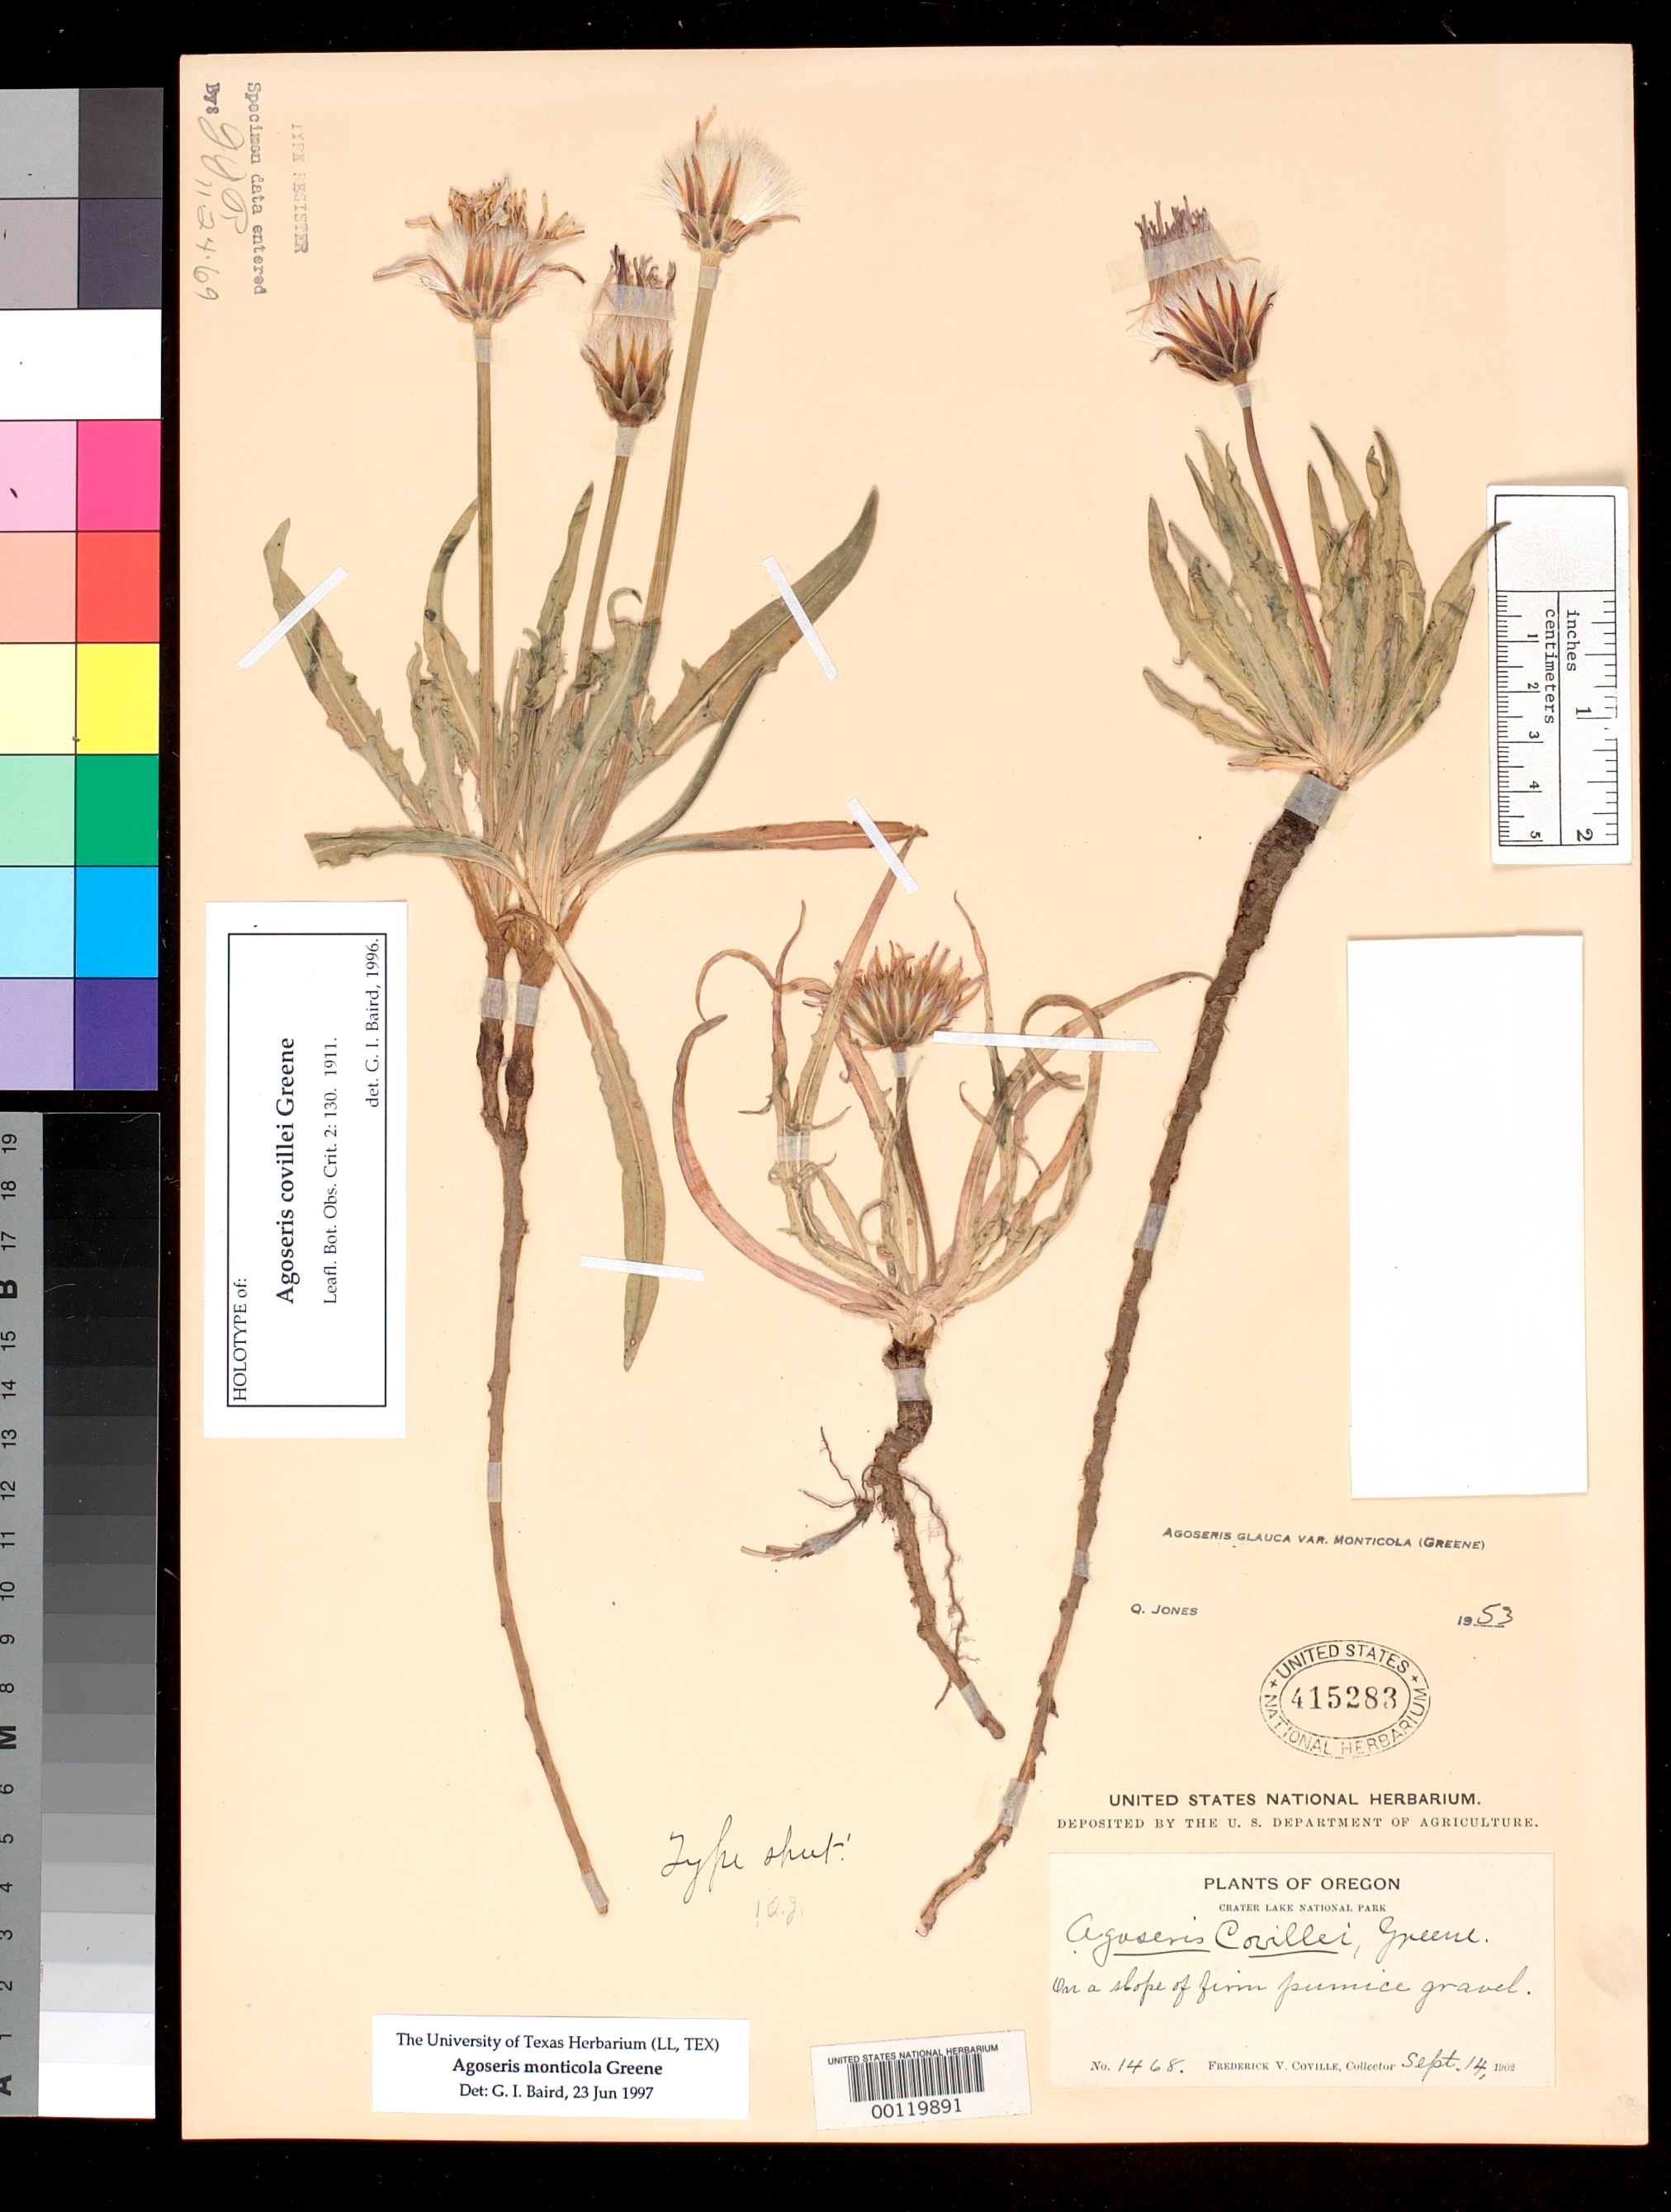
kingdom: Plantae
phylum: Tracheophyta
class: Magnoliopsida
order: Asterales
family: Asteraceae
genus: Agoseris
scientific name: Agoseris covillei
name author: Greene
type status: Holotype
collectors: F. V. Coville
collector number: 1468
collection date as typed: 14 Sep 1902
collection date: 1902-09-14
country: United States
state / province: Oregon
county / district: Klamath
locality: Crater Lake National Park.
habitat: On a slope of firm pumice gravel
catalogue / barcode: US 415283